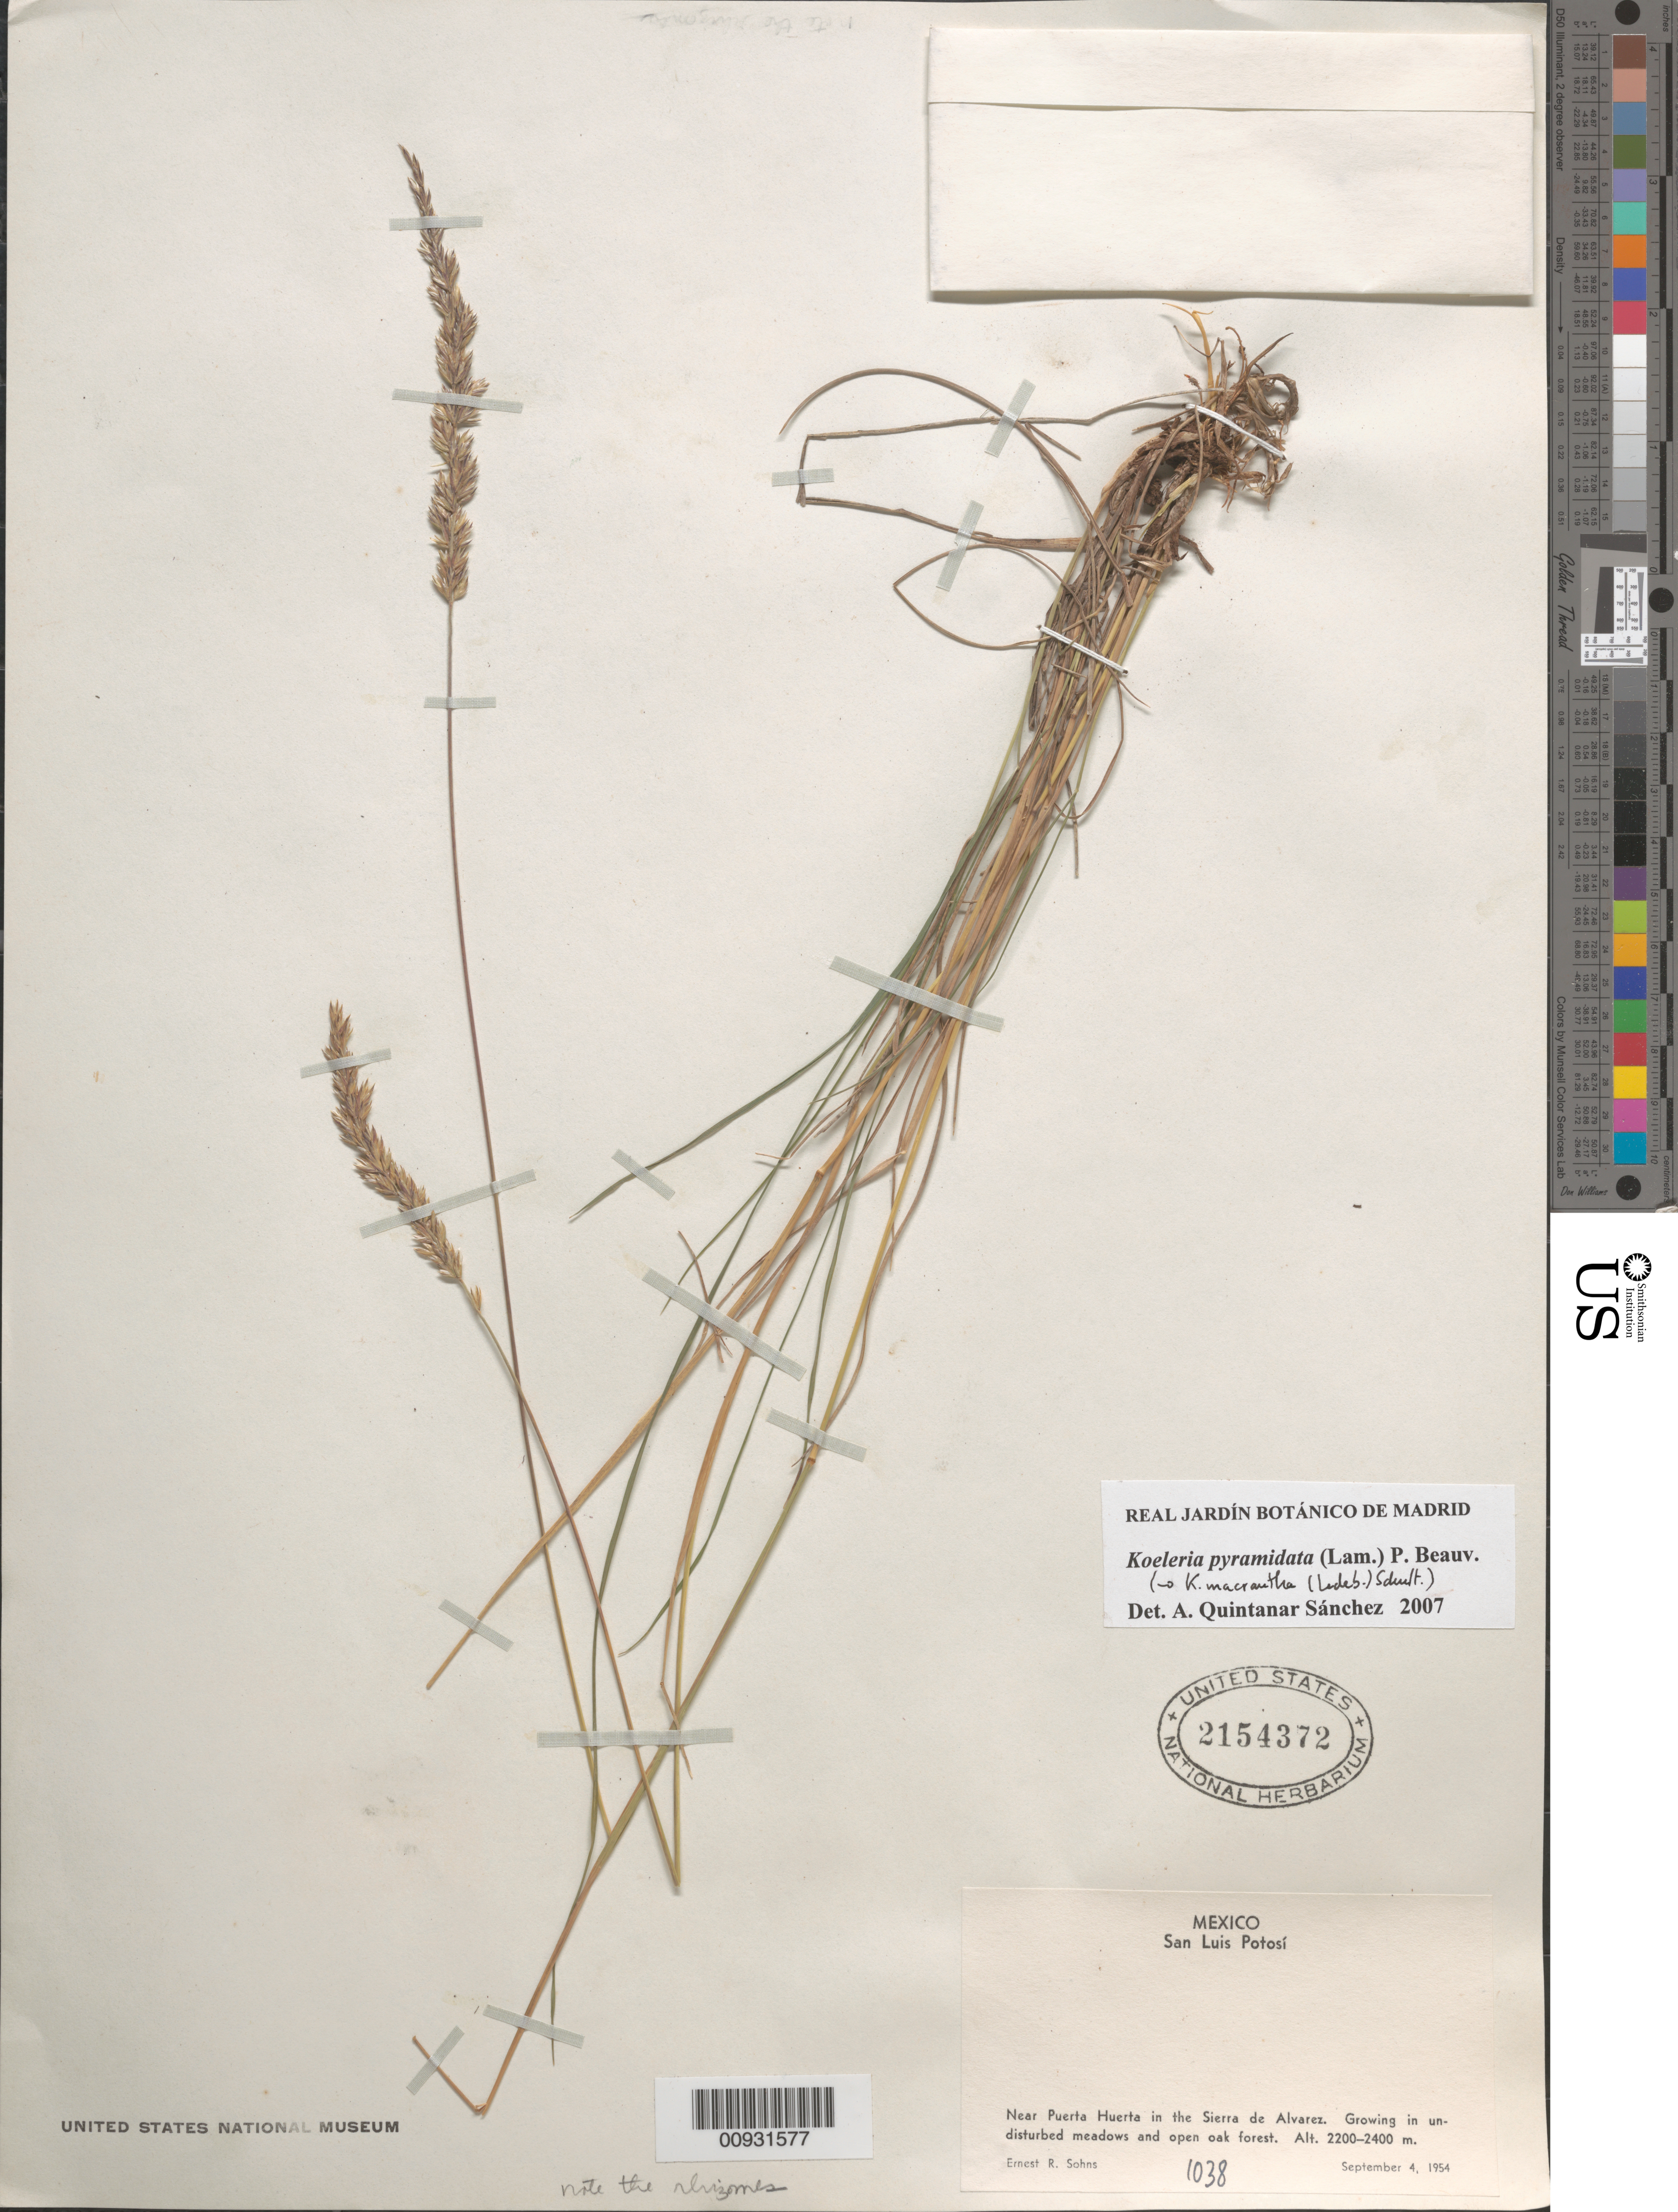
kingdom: Plantae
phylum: Tracheophyta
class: Liliopsida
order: Poales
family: Poaceae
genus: Koeleria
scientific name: Koeleria pyramidata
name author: (Lam.) P. Beauv.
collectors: E. R. Sohns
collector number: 1038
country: Mexico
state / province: San Luis Potosí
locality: Near Puerta Huerta in the Sierra de Alvares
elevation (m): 2200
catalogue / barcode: US 2154372